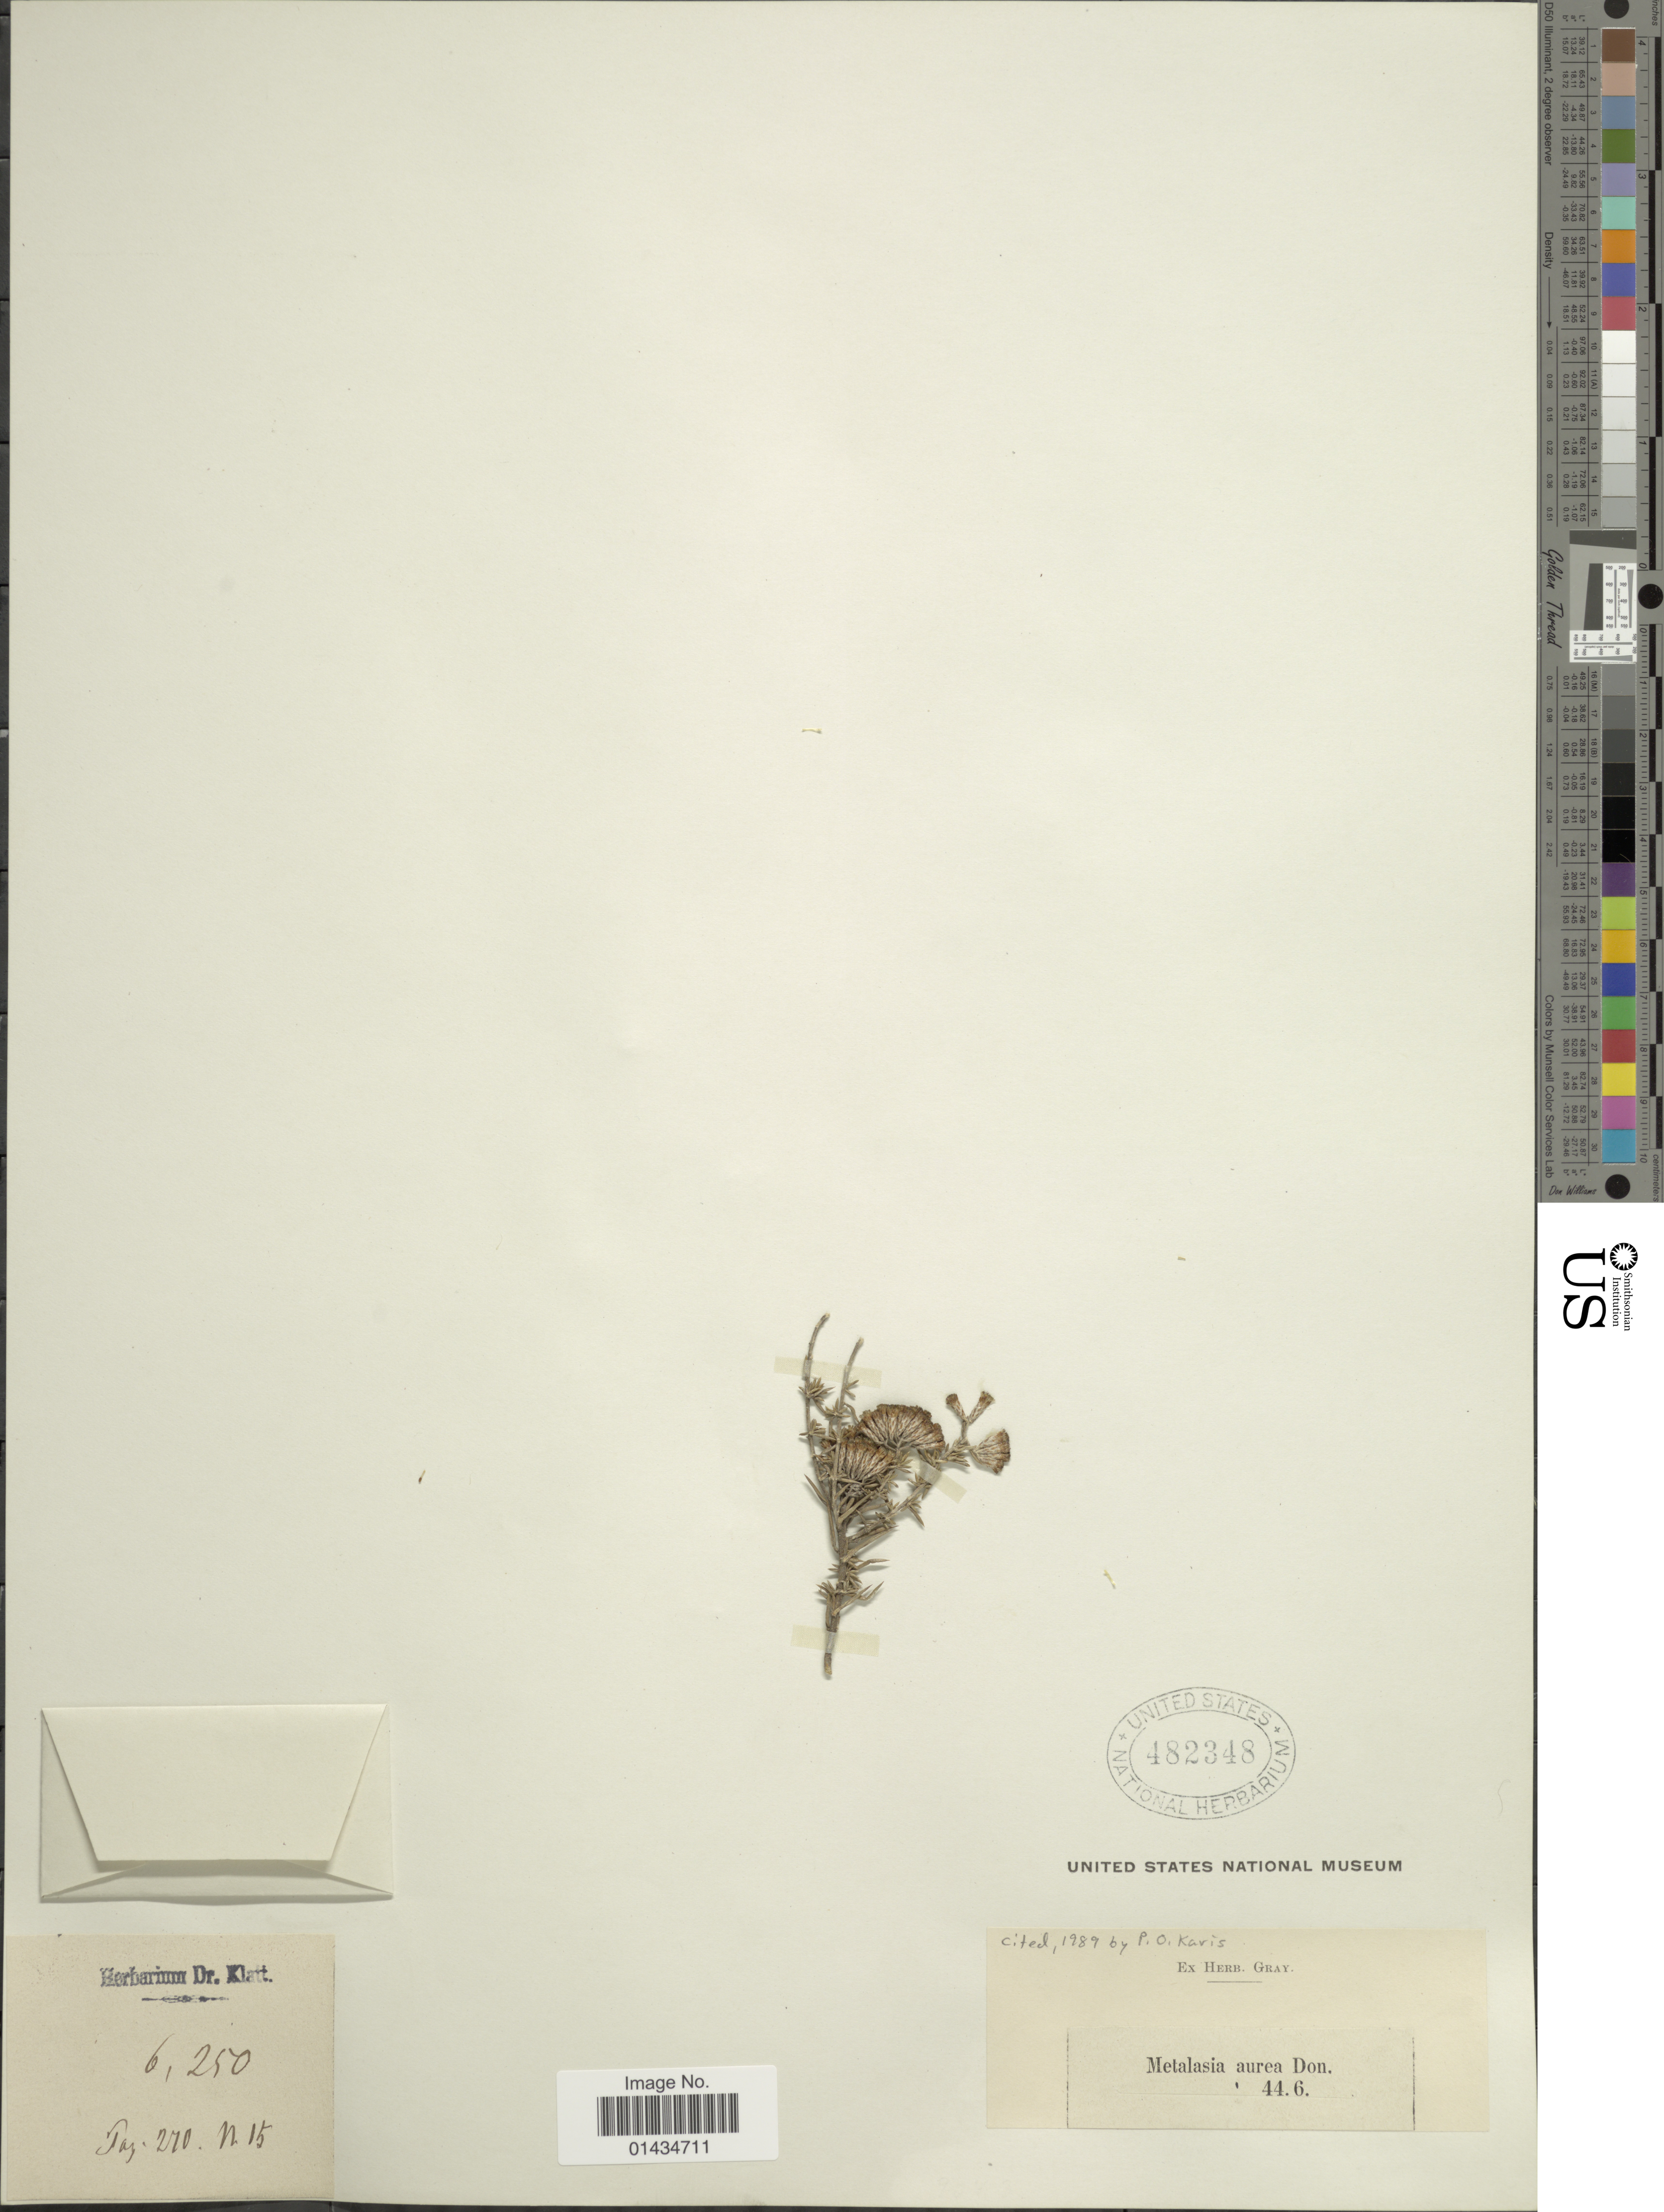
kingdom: Plantae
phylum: Tracheophyta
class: Magnoliopsida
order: Asterales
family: Asteraceae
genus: Metalasia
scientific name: Metalasia aurea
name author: D. Don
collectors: ex herb. Dr. Klatt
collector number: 15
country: South Africa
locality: Teq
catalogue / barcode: US 482348